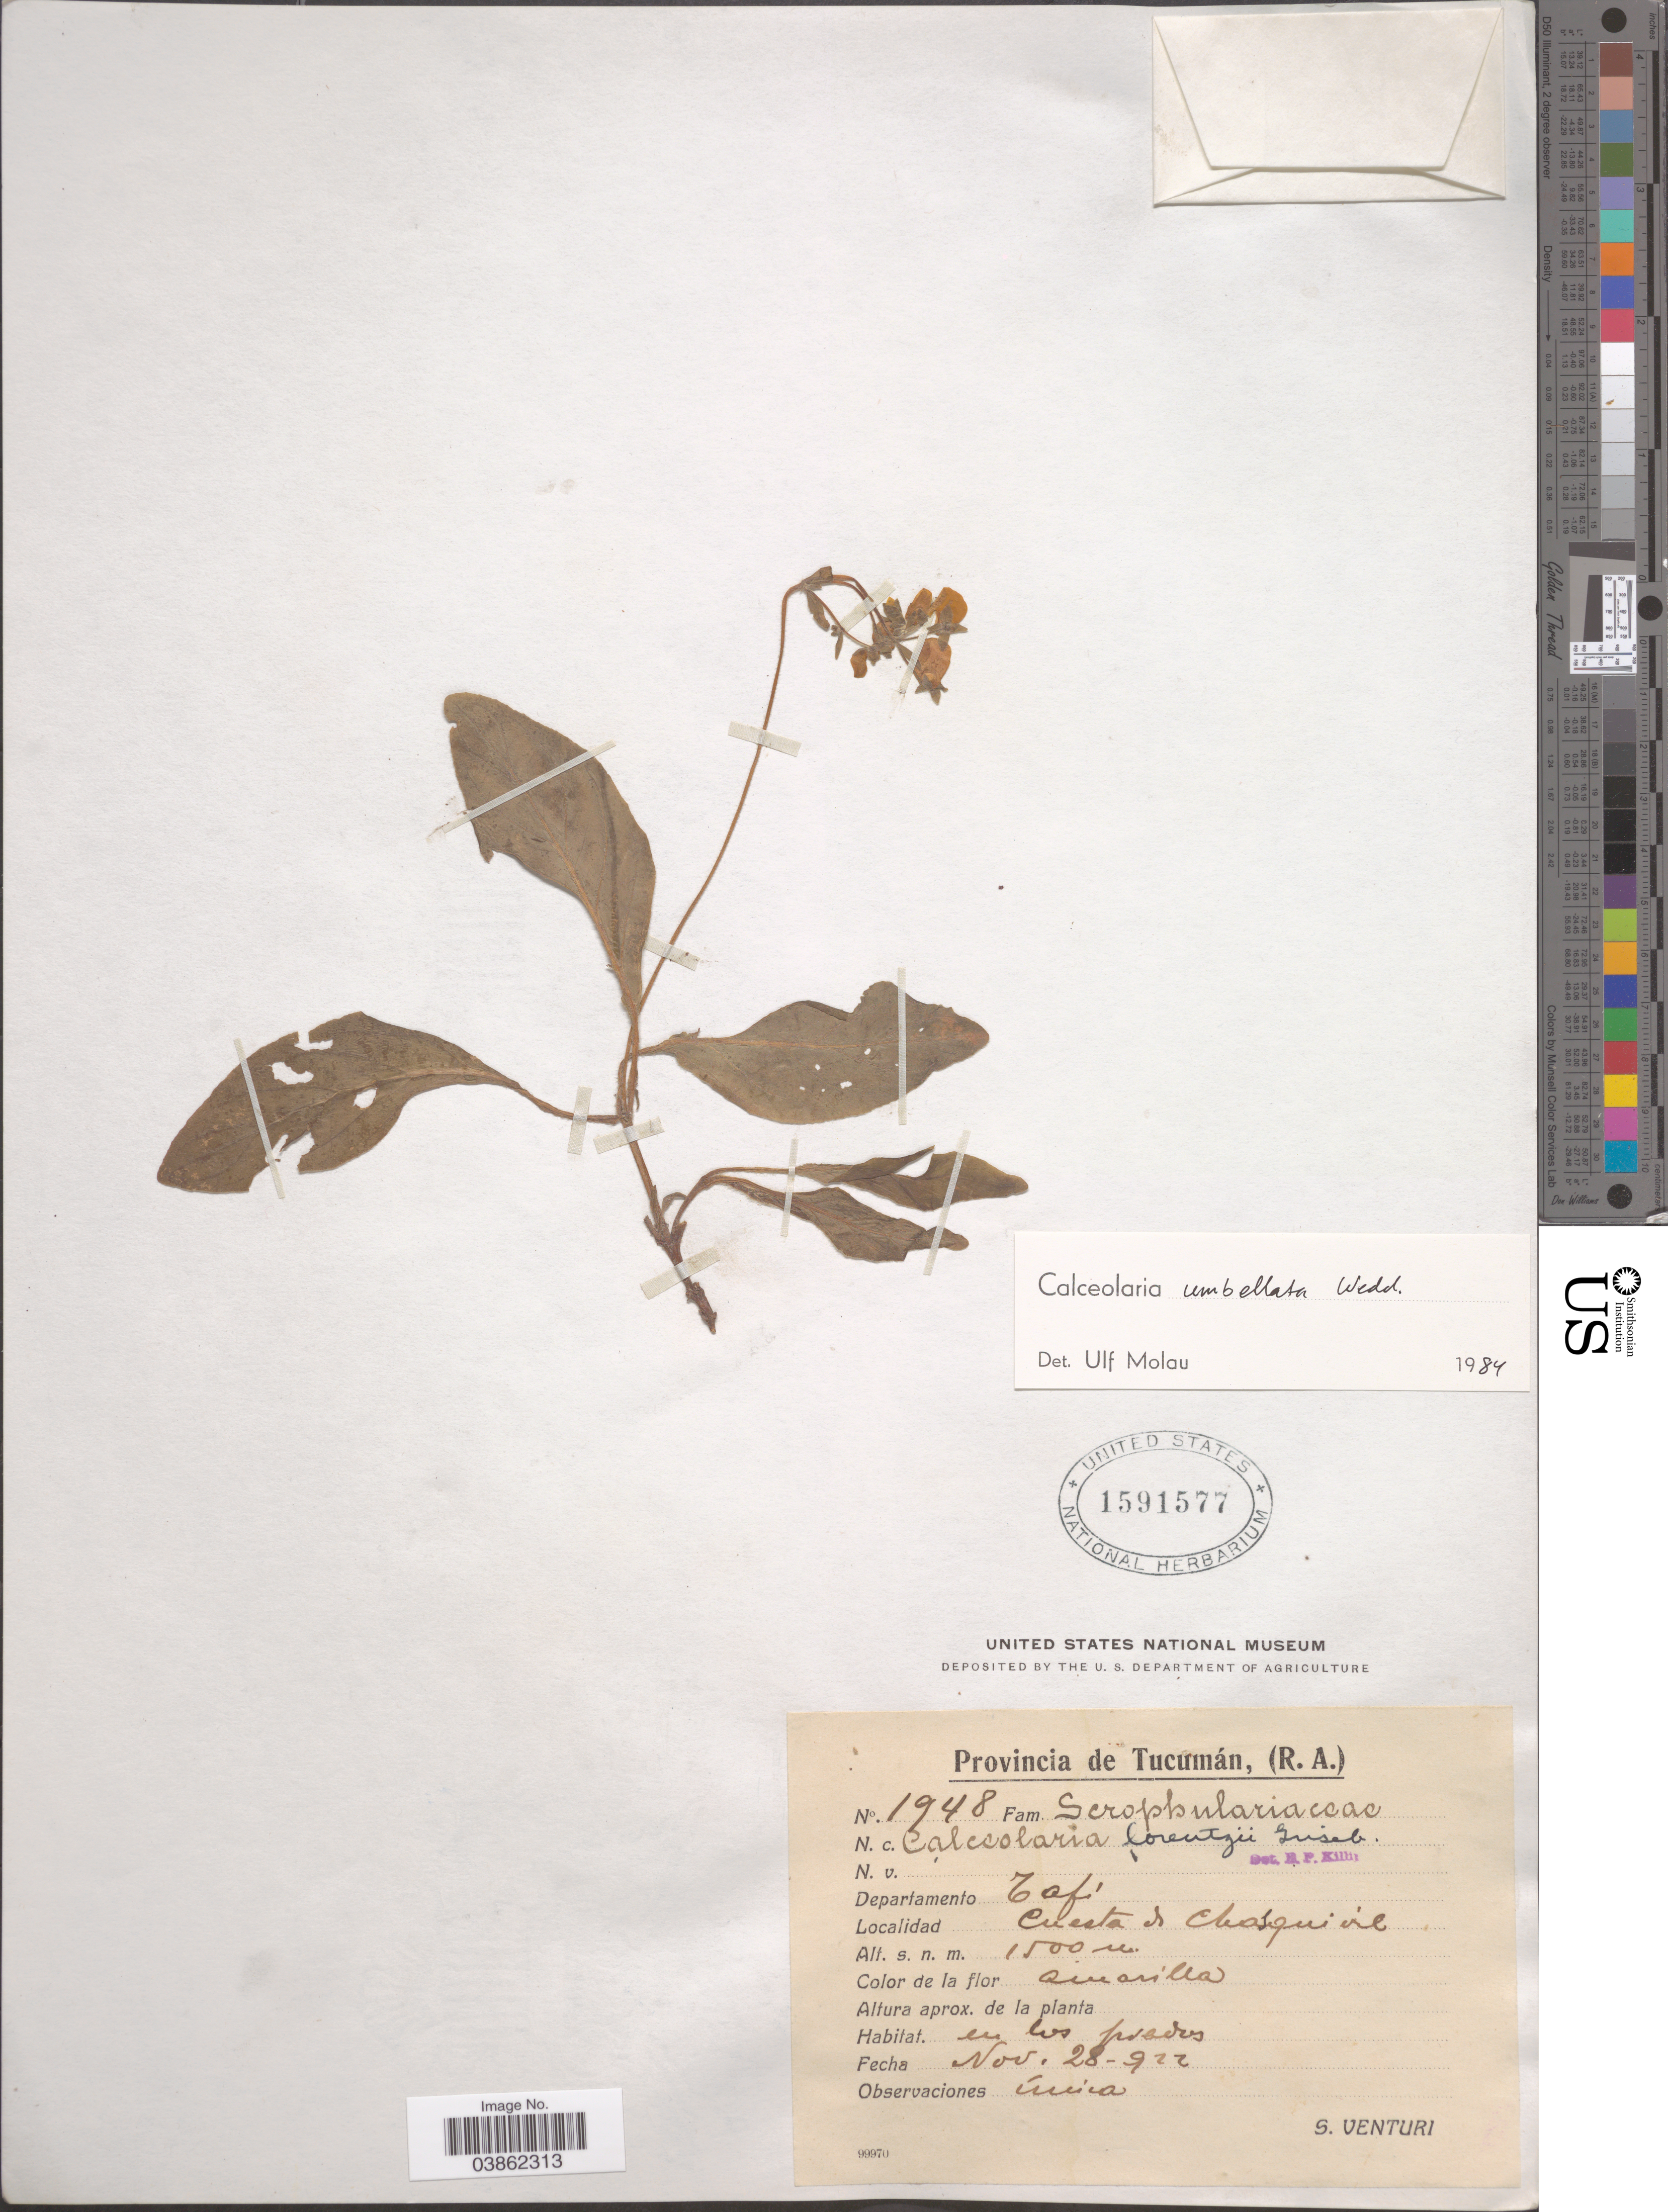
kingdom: Plantae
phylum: Tracheophyta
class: Magnoliopsida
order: Lamiales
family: Calceolariaceae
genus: Calceolaria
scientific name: Calceolaria umbellata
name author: Wedd.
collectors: S. Venturi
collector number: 1948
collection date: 1922-11-28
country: Argentina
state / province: Tucuman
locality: Departamento Tafí. Cuesta de Chasquivil.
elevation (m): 1500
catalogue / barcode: US 1591577